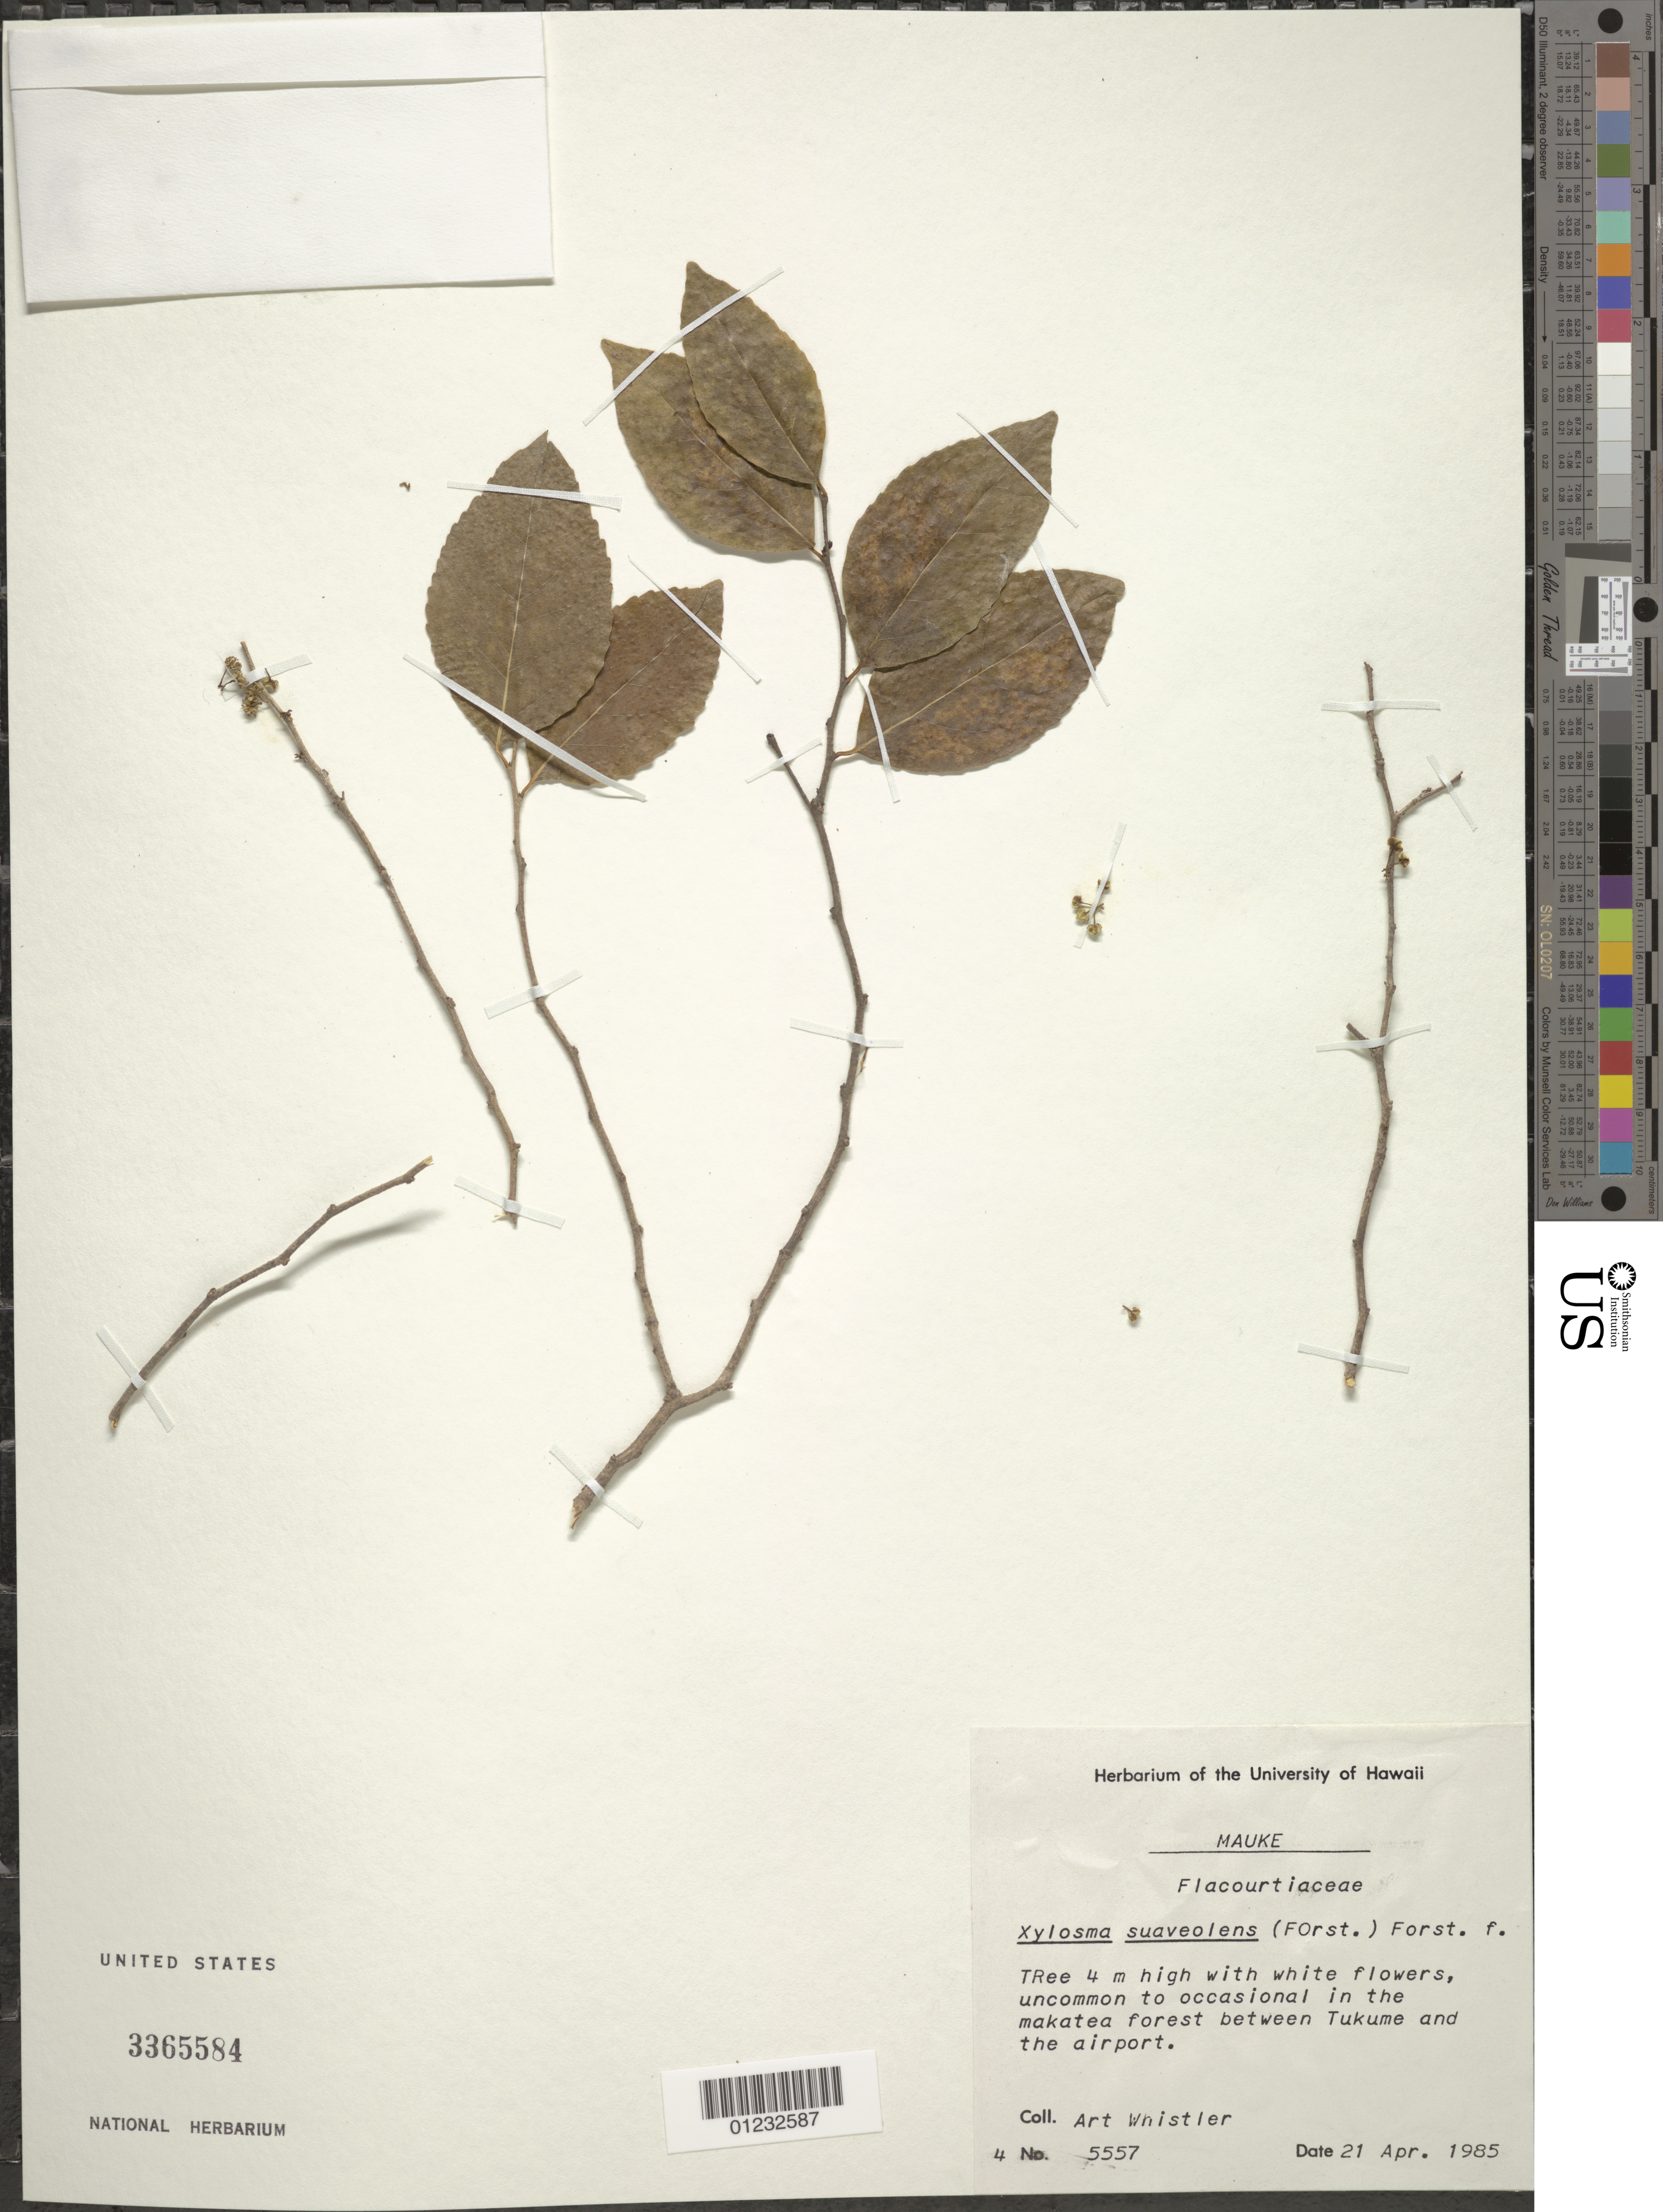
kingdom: Plantae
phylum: Tracheophyta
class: Magnoliopsida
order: Malpighiales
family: Salicaceae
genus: Xylosma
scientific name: Xylosma suaveolens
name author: G. Forst.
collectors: A. Whistler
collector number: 5557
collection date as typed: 21 Apr 1985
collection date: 1985-04-21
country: Cook Islands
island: Mauke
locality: In the Makatea forest between Takume and the airport.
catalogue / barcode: US 3365584